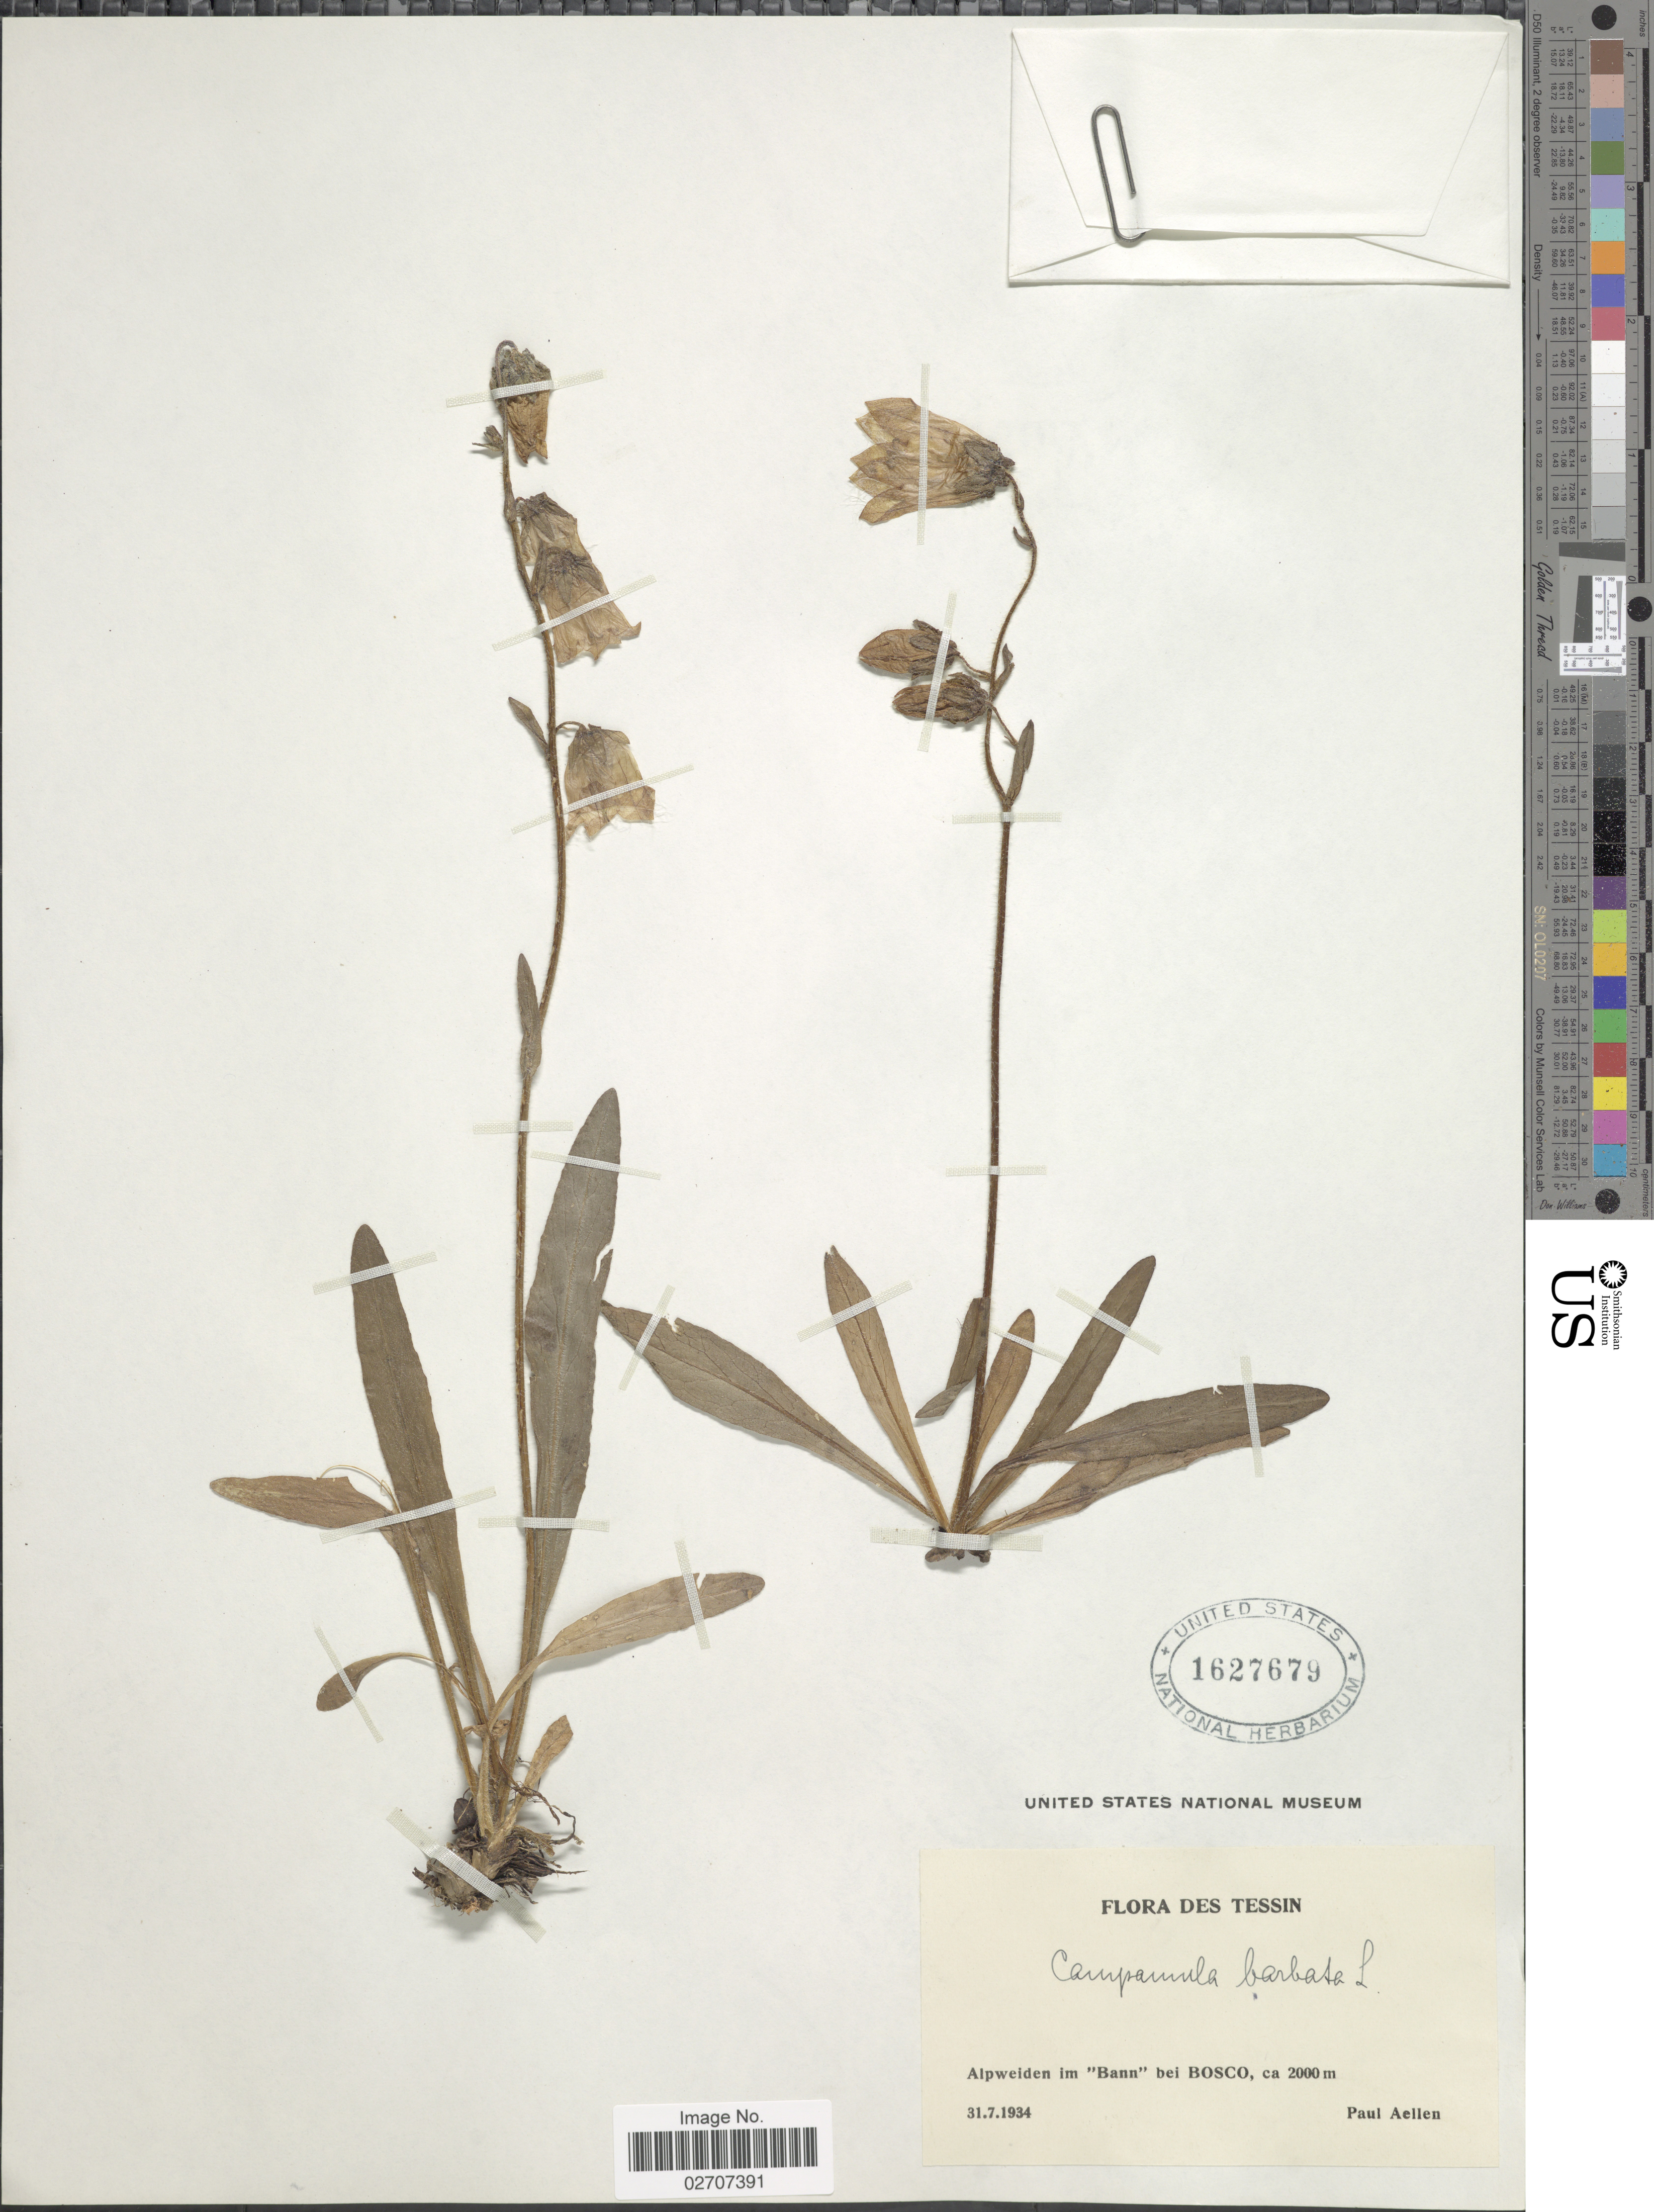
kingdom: Plantae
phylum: Tracheophyta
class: Magnoliopsida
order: Asterales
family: Campanulaceae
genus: Campanula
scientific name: Campanula barbata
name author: L.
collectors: P. Aellen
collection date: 1934-07-31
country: Switzerland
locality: Tessin, Alpweiden im "Bann" bei Bosco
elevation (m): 2000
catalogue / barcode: US 1627679